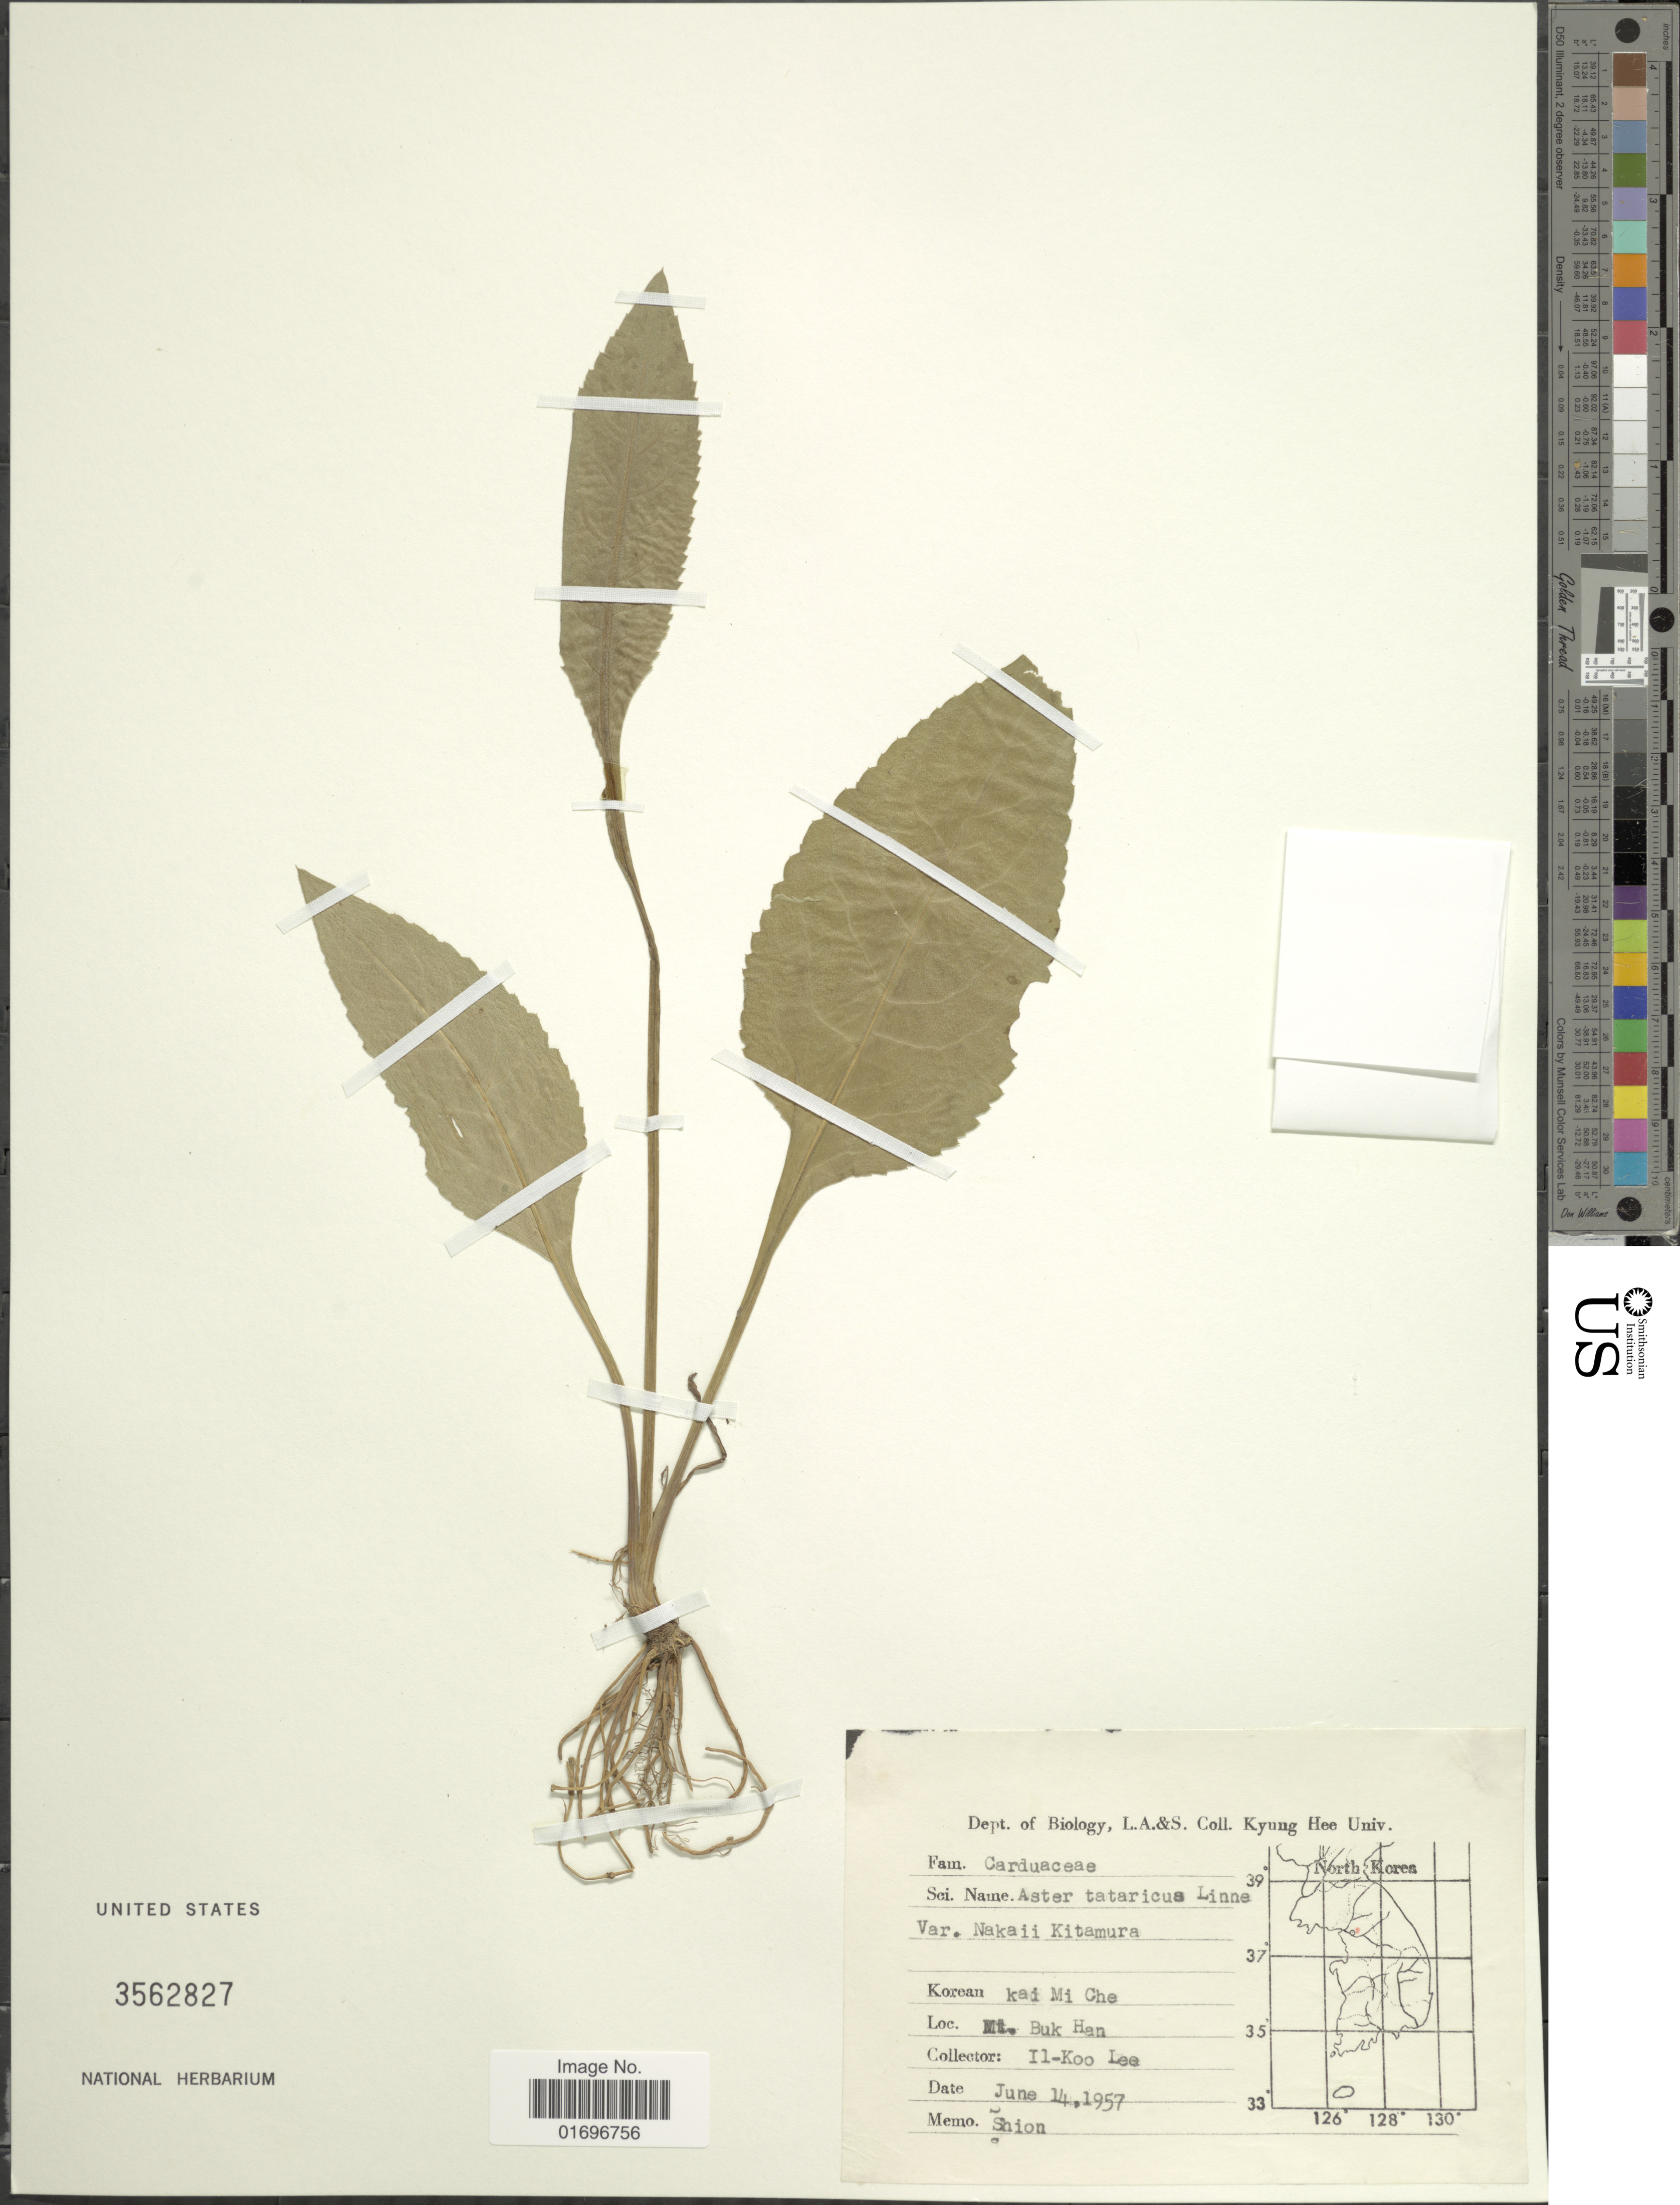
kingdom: Plantae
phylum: Tracheophyta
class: Magnoliopsida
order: Asterales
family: Asteraceae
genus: Aster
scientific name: Aster tataricus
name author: L. f.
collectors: I. Lee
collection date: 1957-06-14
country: South Korea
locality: Koreau. Kai Mi Che. Mt. Buk Han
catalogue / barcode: US 3562827